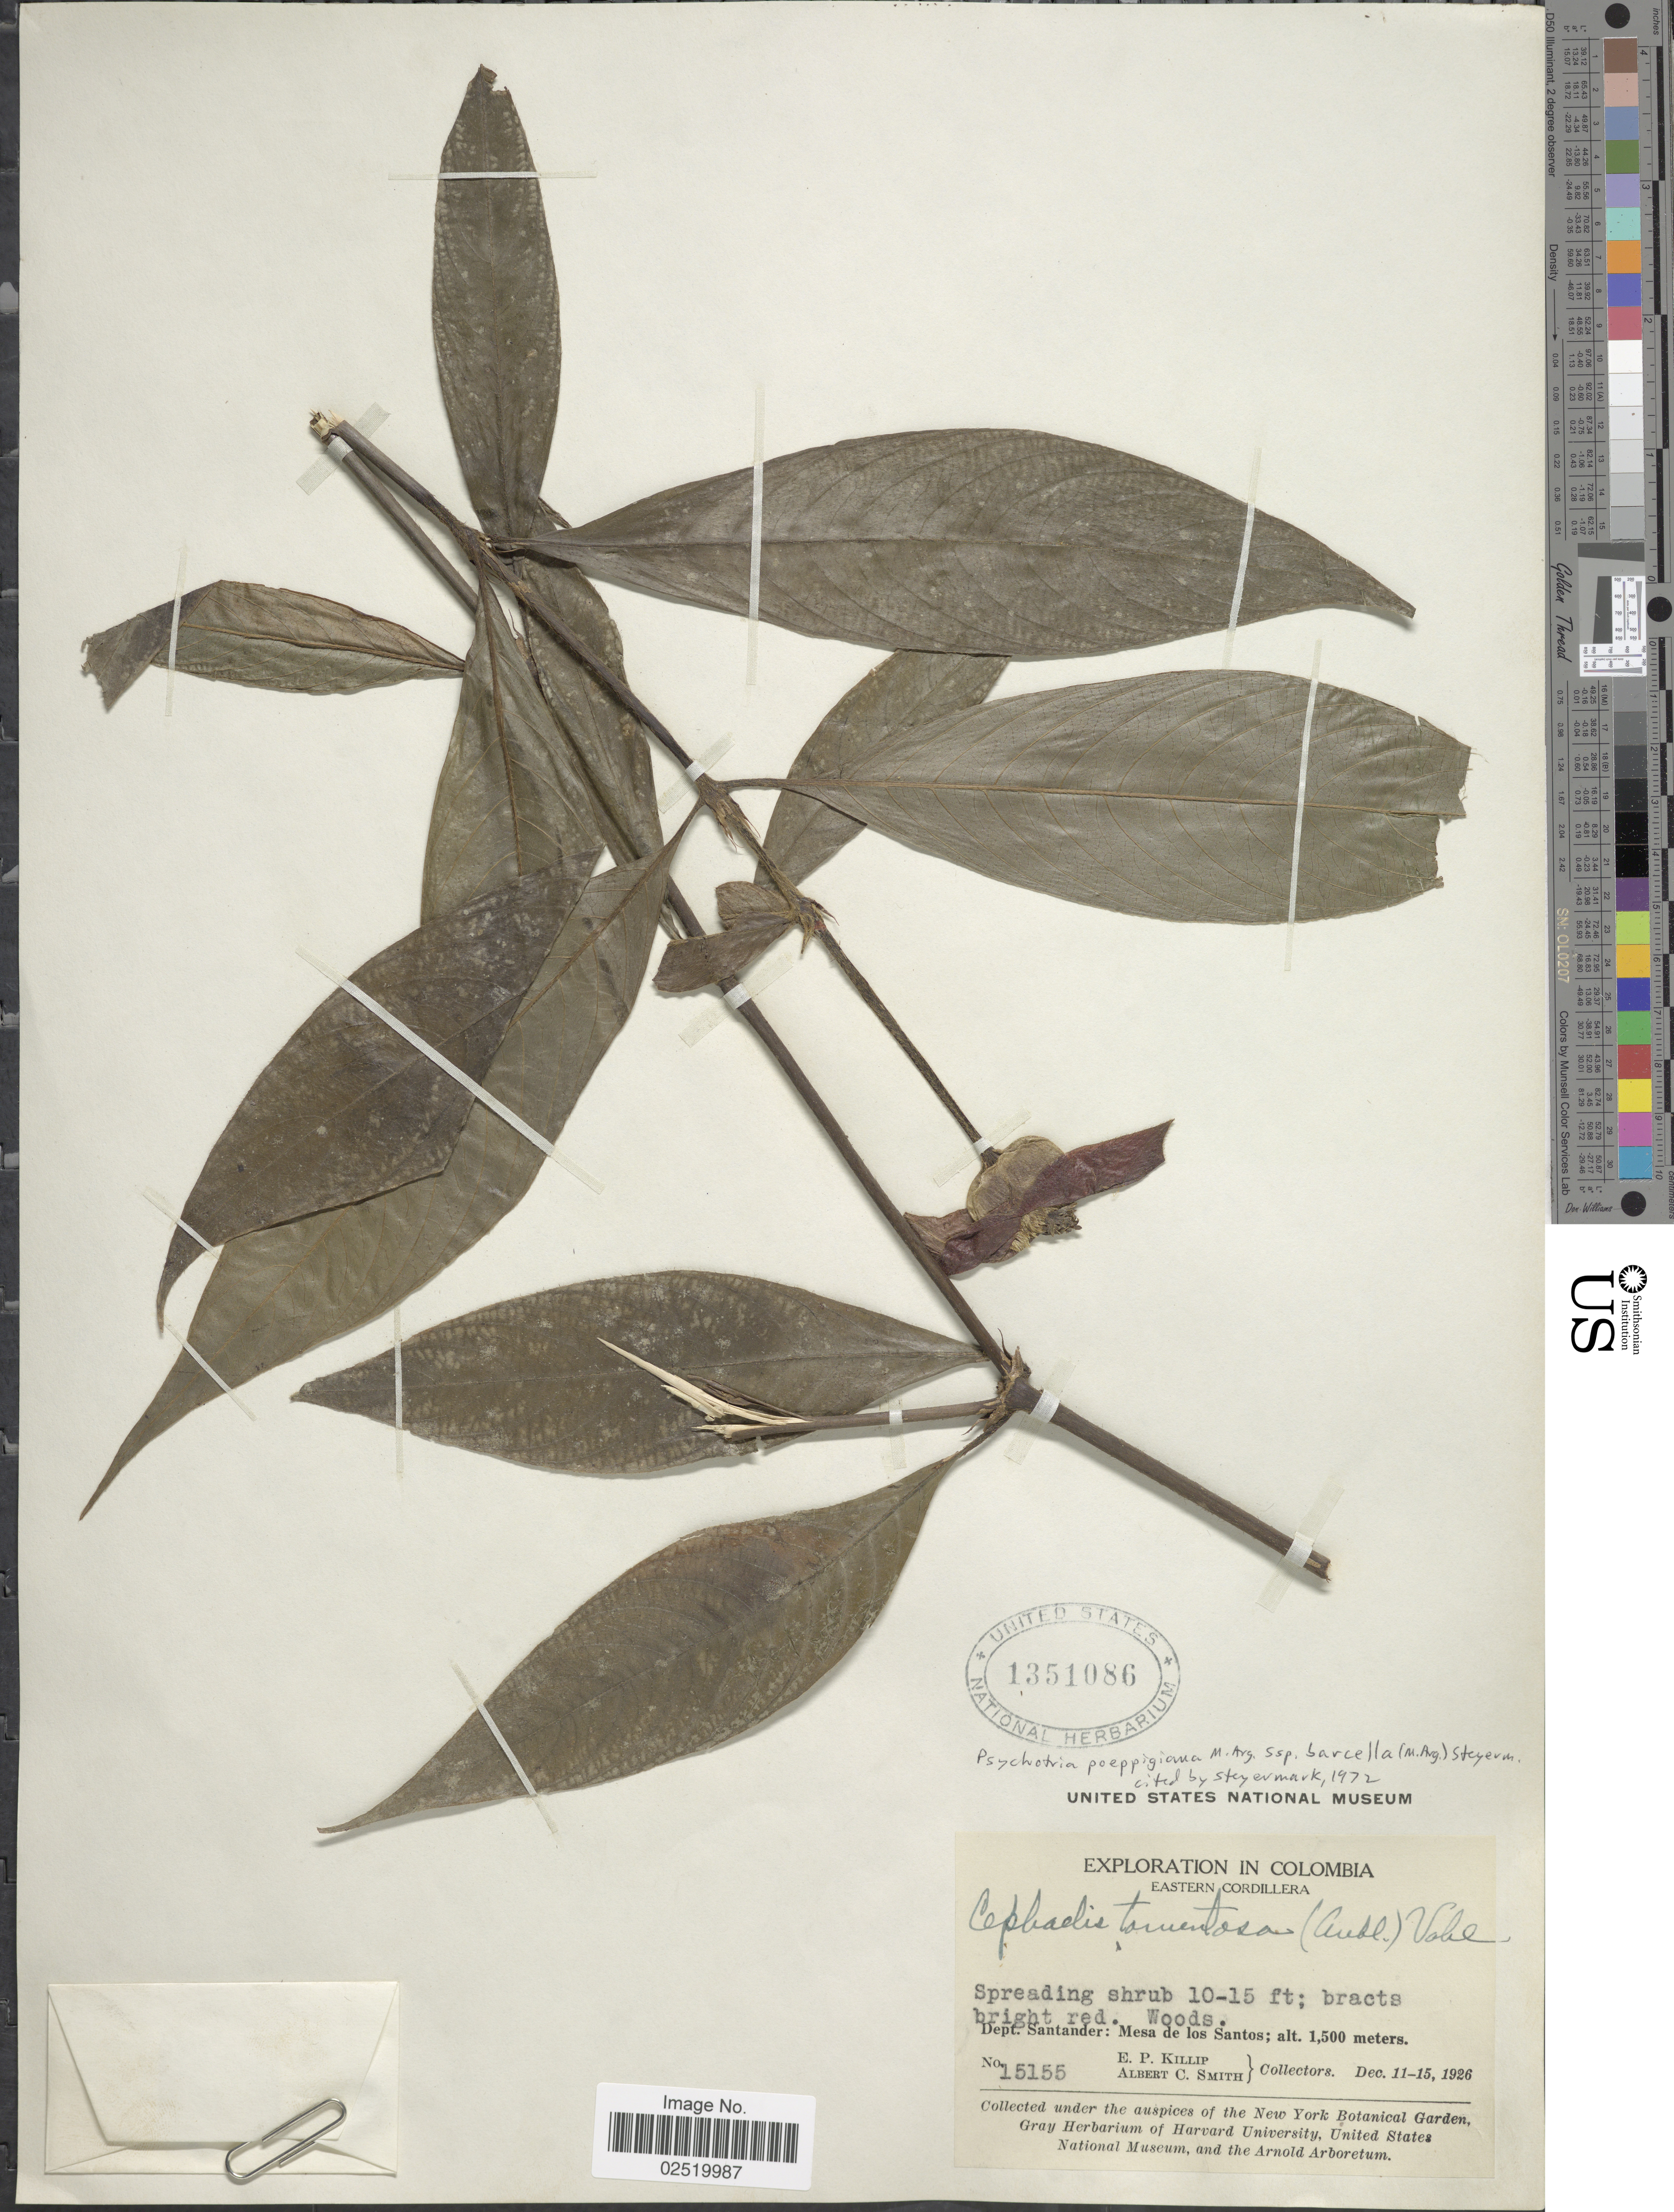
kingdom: Plantae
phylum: Tracheophyta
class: Magnoliopsida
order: Gentianales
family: Rubiaceae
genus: Psychotria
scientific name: Psychotria poeppigiana subsp. barcellana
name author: (Müll. Arg.) Steyerm.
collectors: E. P. Killip & A. C. Smith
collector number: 15155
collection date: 1926-12-11/1926-12-15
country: Colombia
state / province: Santander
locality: Eastern Cordillera, Dept. Santander: Mesa de los Santos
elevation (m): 1500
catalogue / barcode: US 1351086